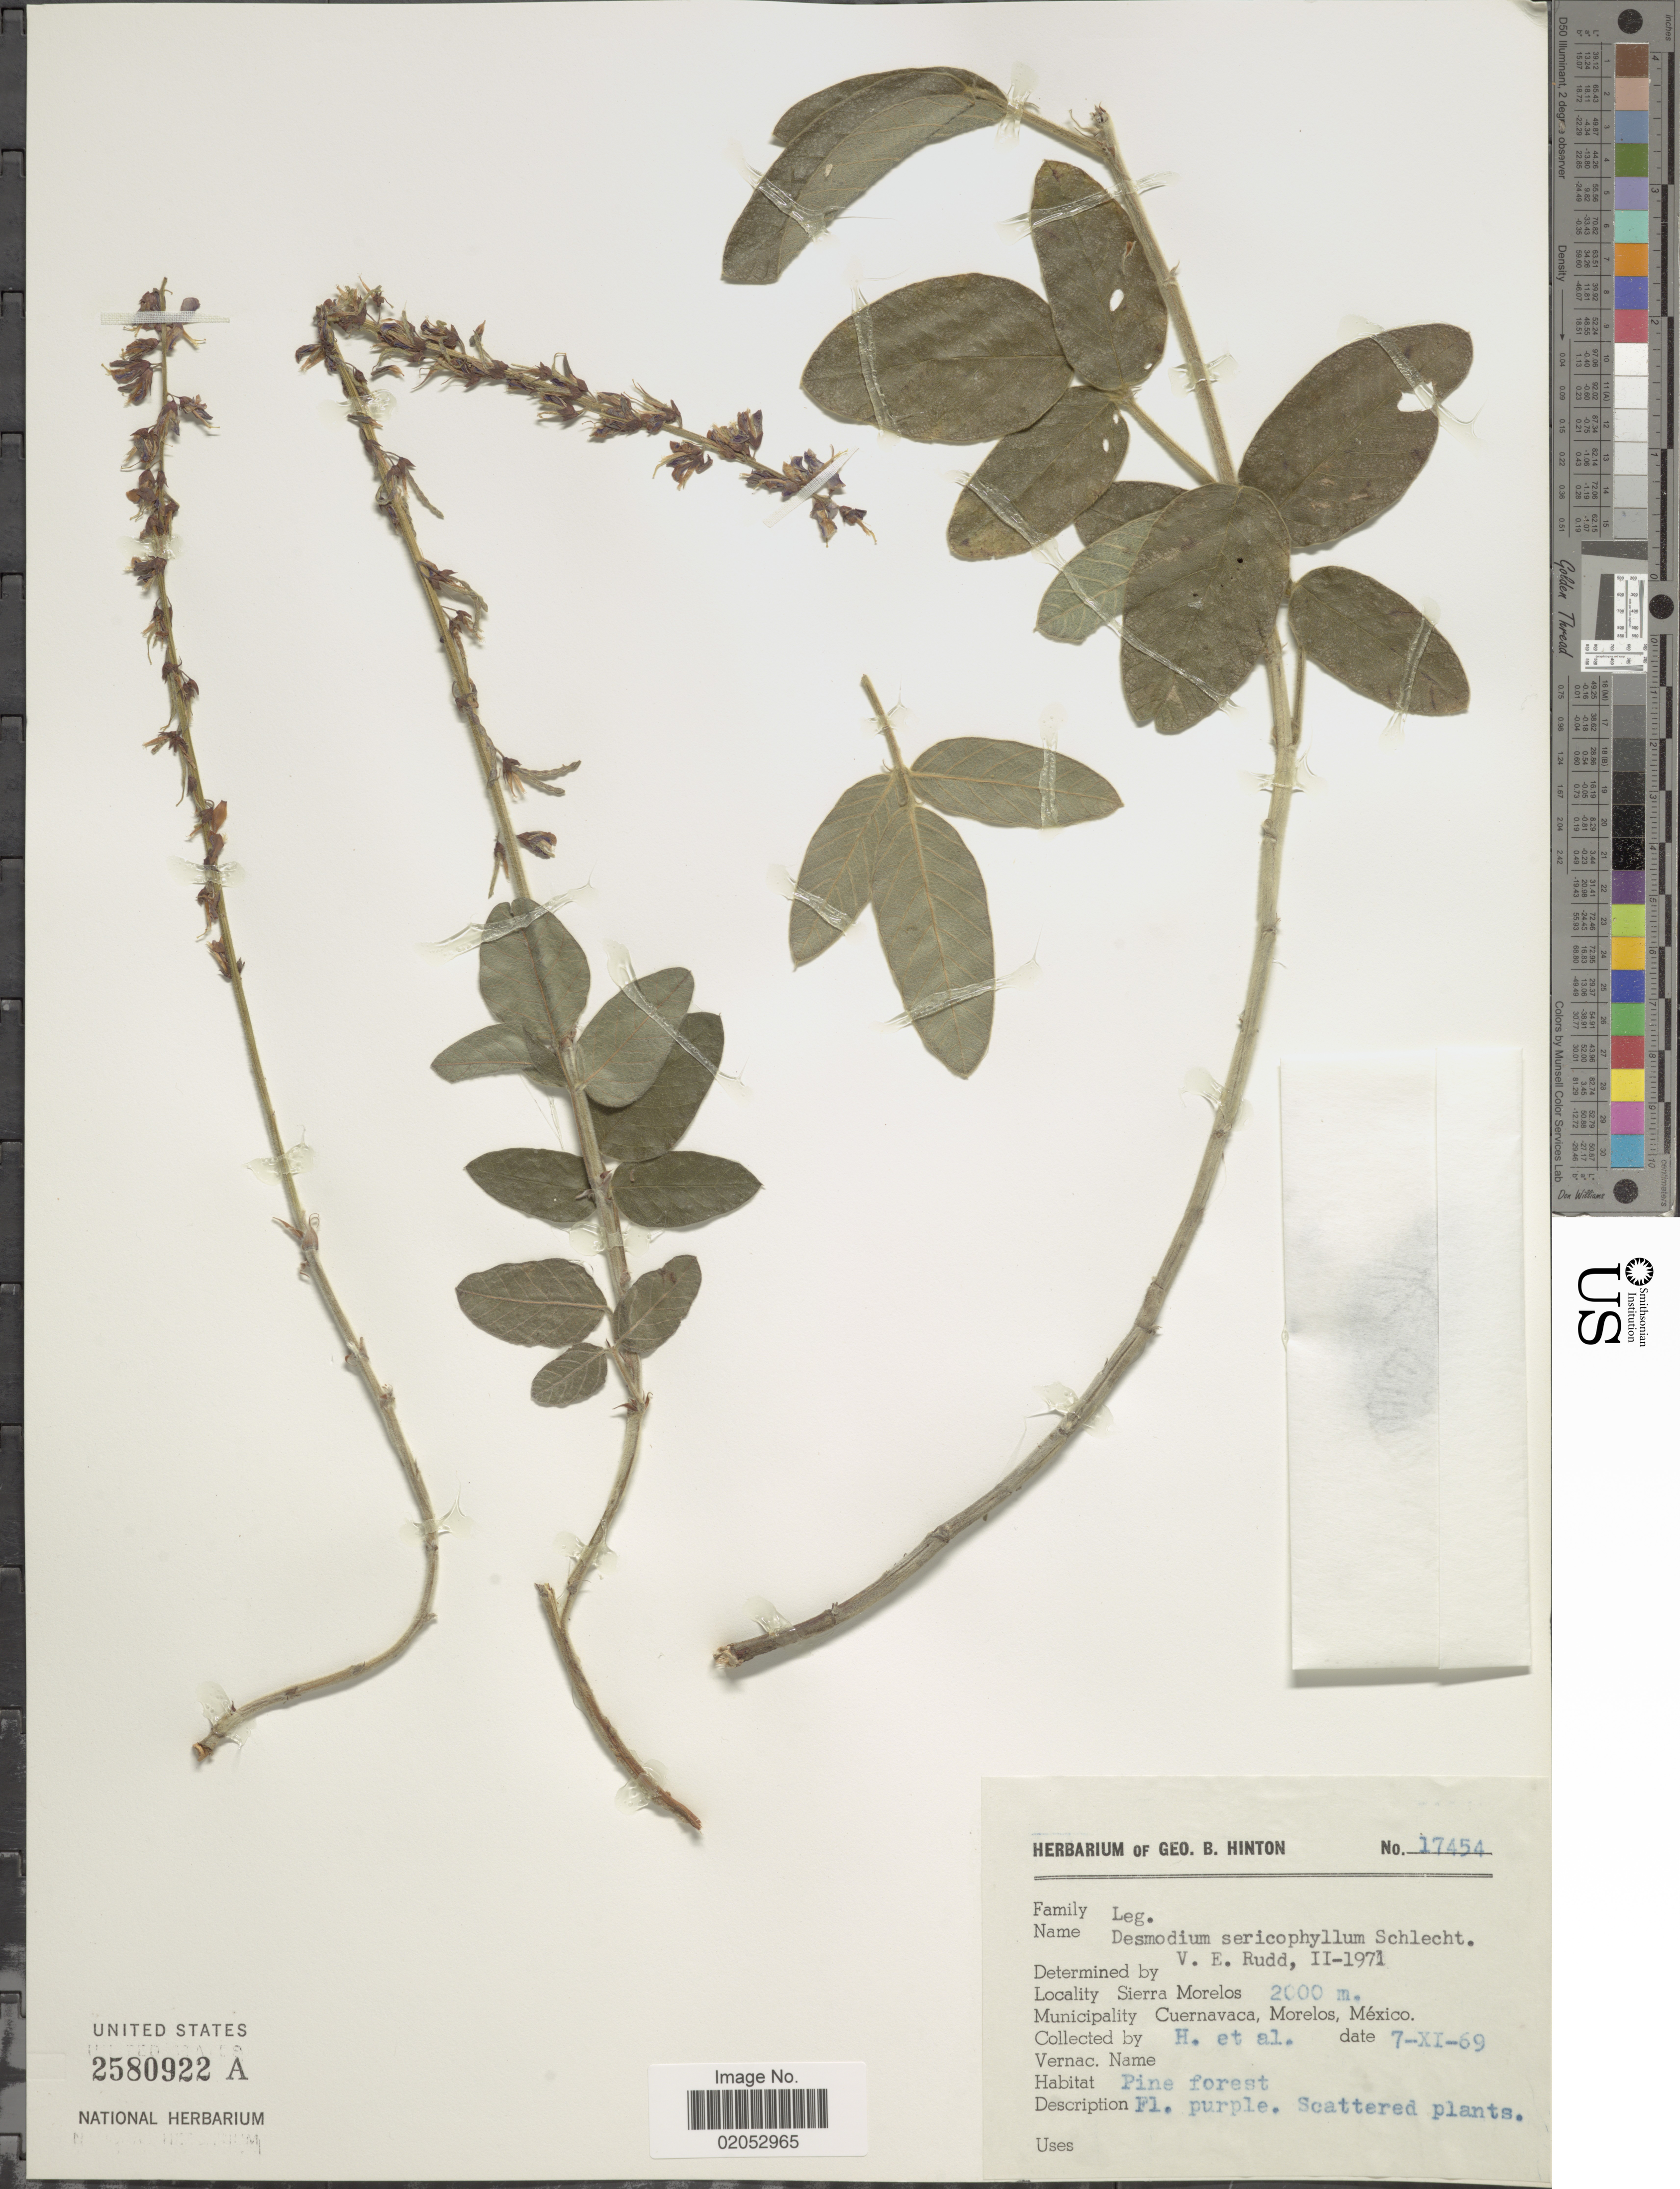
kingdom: Plantae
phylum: Tracheophyta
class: Magnoliopsida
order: Fabales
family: Fabaceae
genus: Desmodium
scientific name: Desmodium sericophyllum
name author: Schltdl.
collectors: G. B. Hinton & et al.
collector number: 17454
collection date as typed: Transcribed d/m/y: 7/11/69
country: Mexico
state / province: Morelos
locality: Sierra Morelos, Municipality Cuernavaca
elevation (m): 2000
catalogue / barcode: US 2580922A